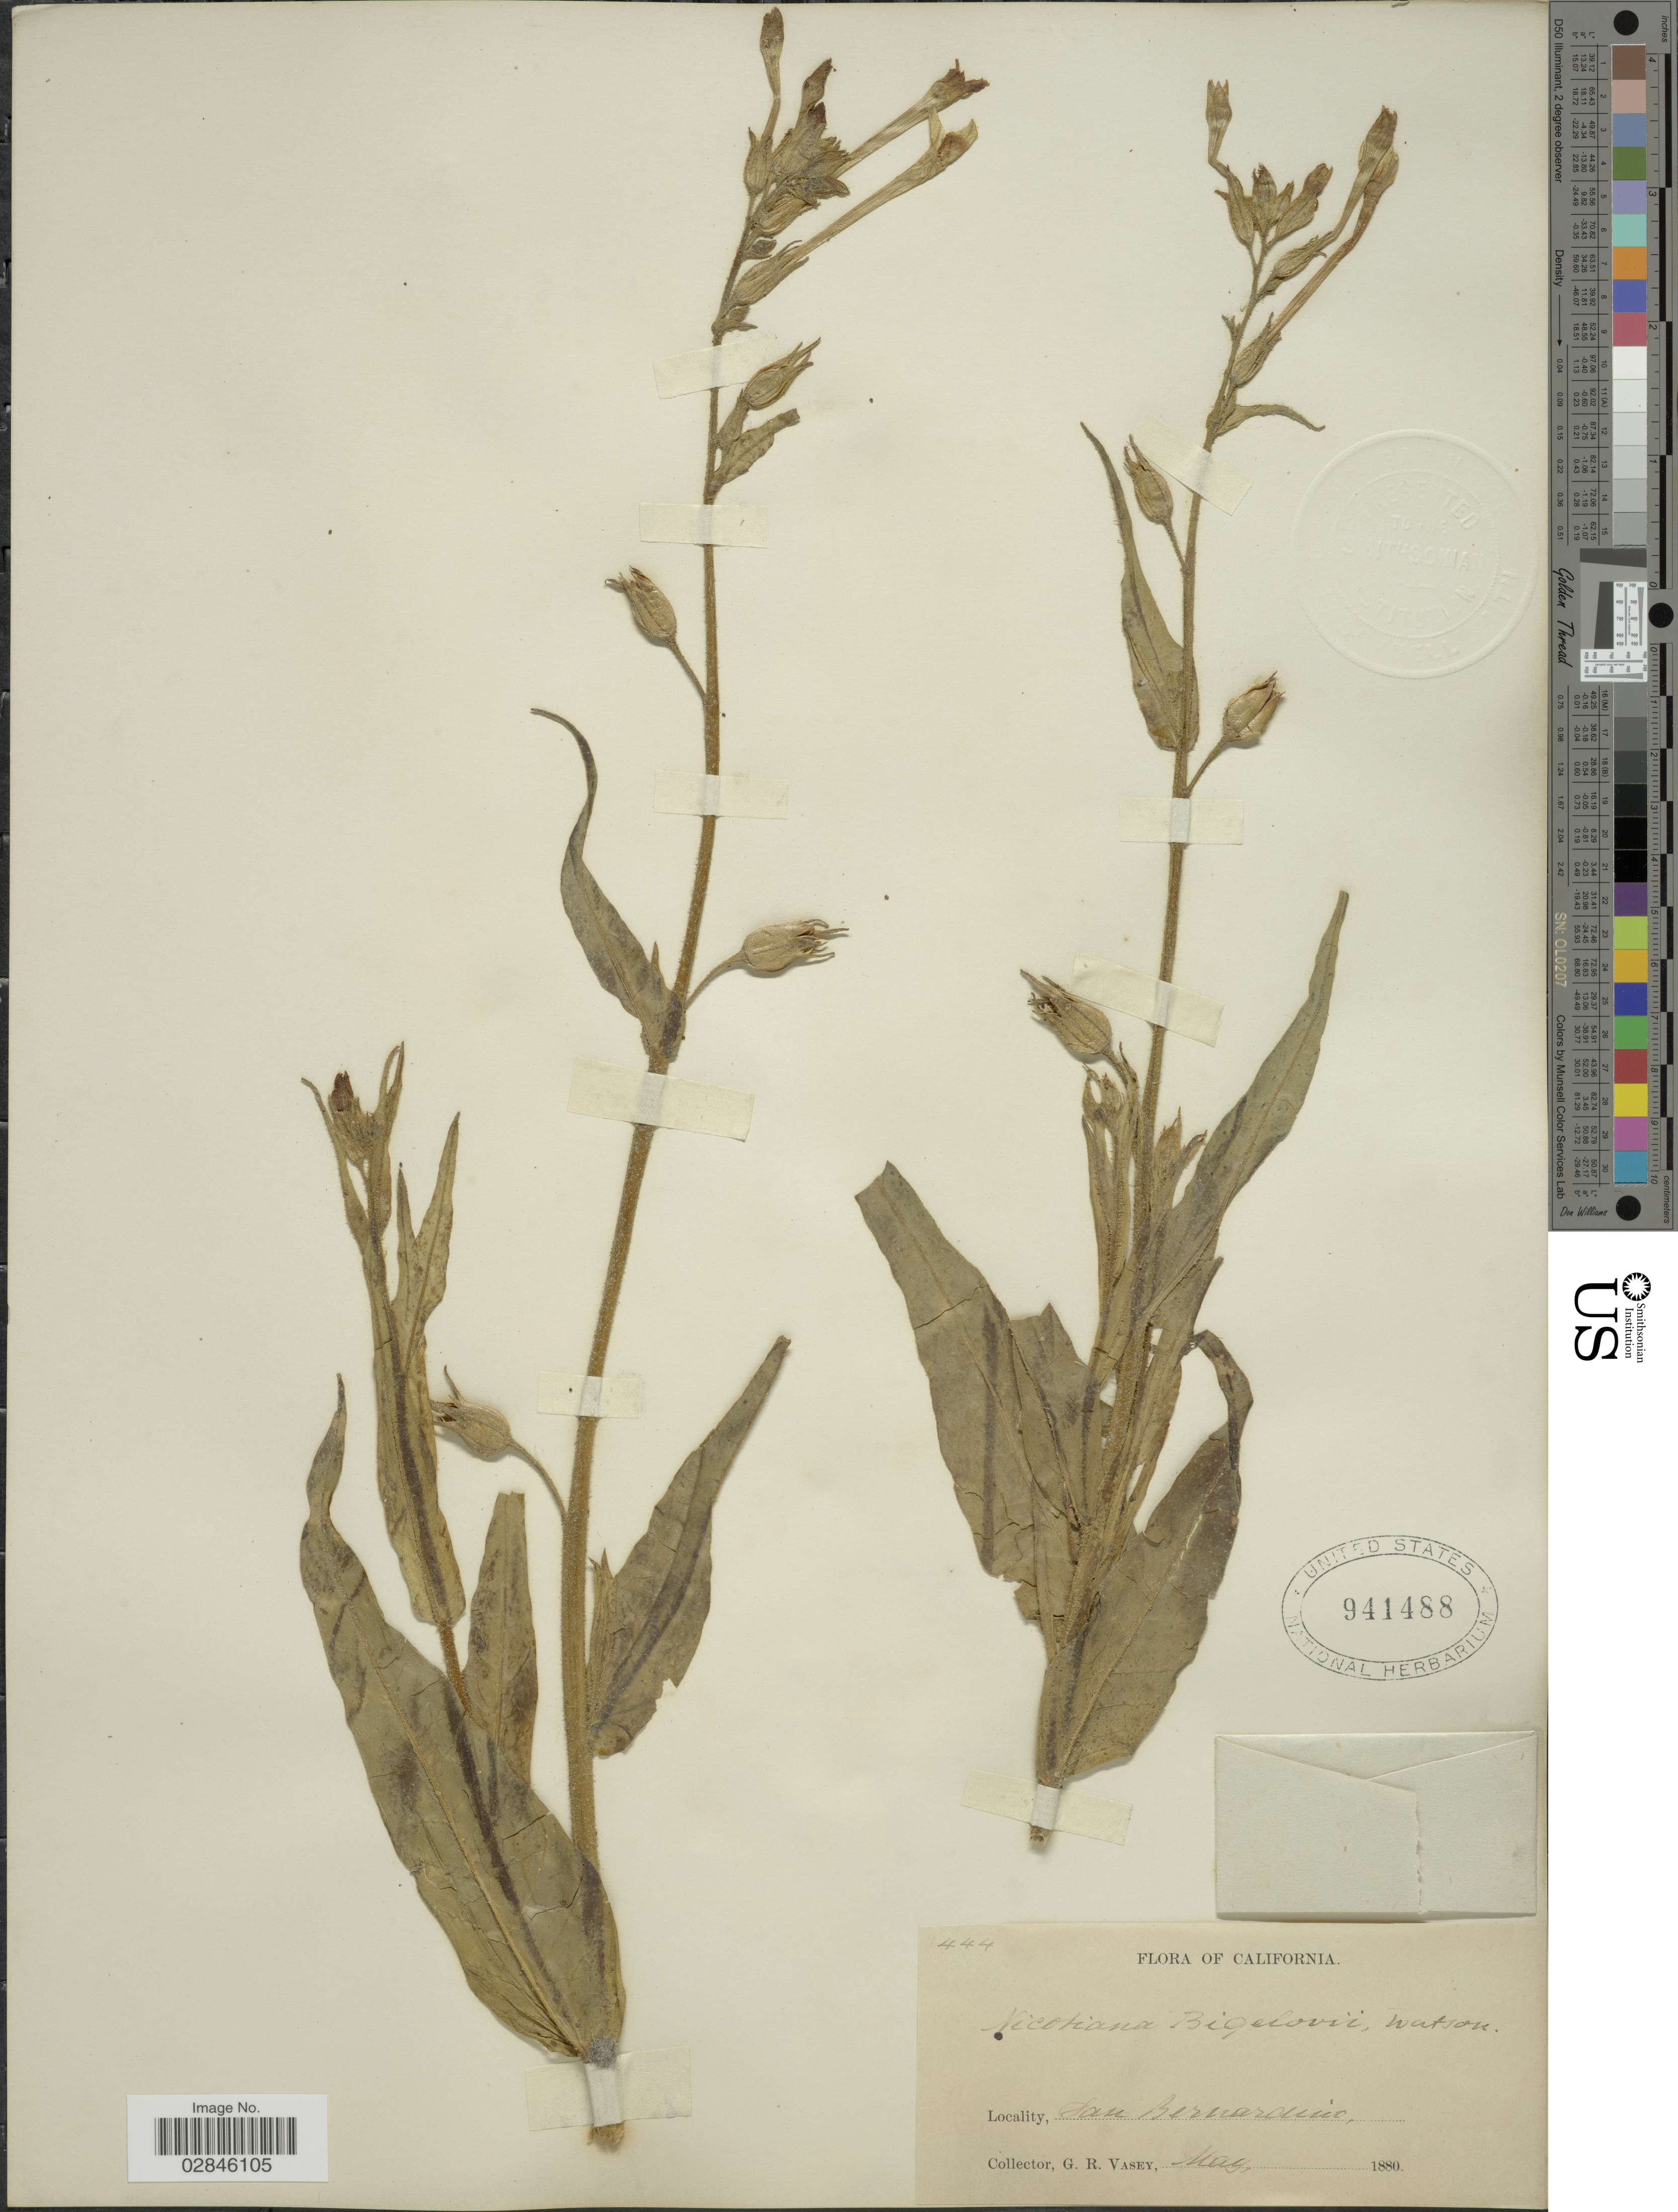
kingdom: Plantae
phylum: Tracheophyta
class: Magnoliopsida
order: Solanales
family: Solanaceae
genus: Nicotiana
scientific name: Nicotiana bigelovii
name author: S. Watson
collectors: G. R. Vasey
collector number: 4444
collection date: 1880-05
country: United States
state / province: California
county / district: San Bernardino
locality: San Bernardino.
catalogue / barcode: US 941488